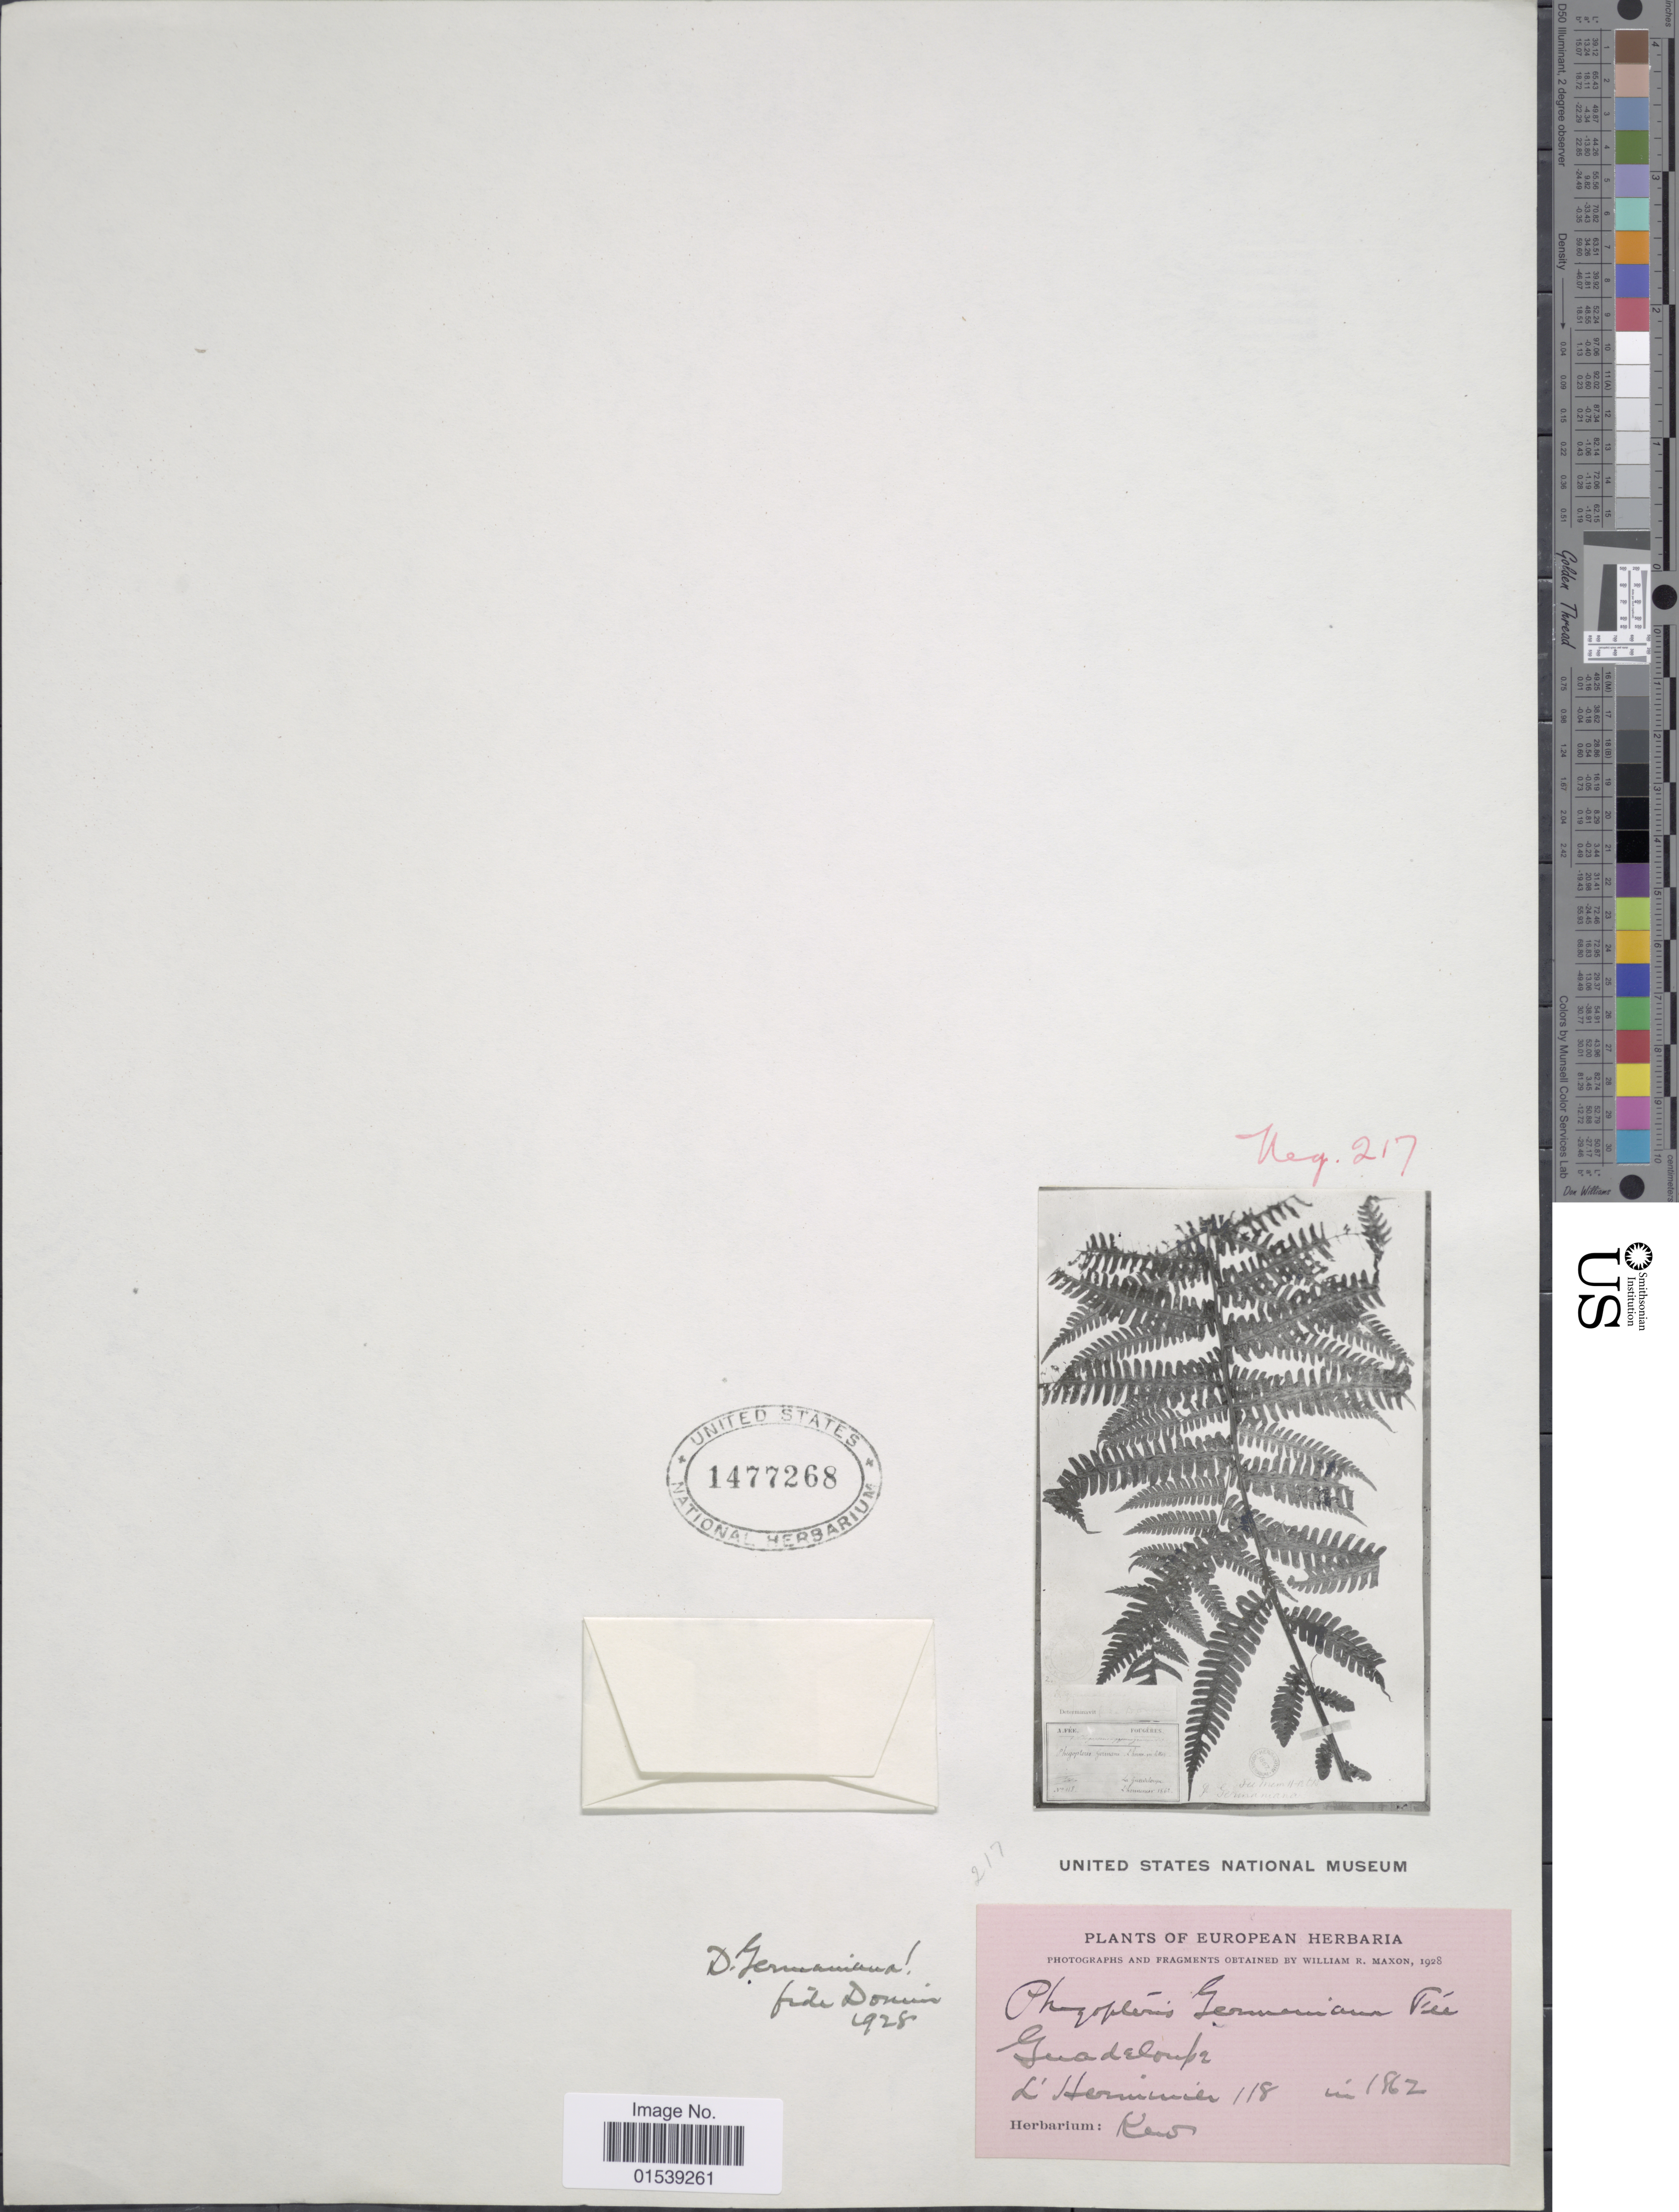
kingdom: Plantae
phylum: Tracheophyta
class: Polypodiopsida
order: Polypodiales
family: Thelypteridaceae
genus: Amauropelta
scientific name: Amauropelta germaniana (Fée) comb. nov., ined. 2015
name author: (Fée)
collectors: -. L'Herminier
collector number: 118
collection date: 1862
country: Guadeloupe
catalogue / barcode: US 1477268